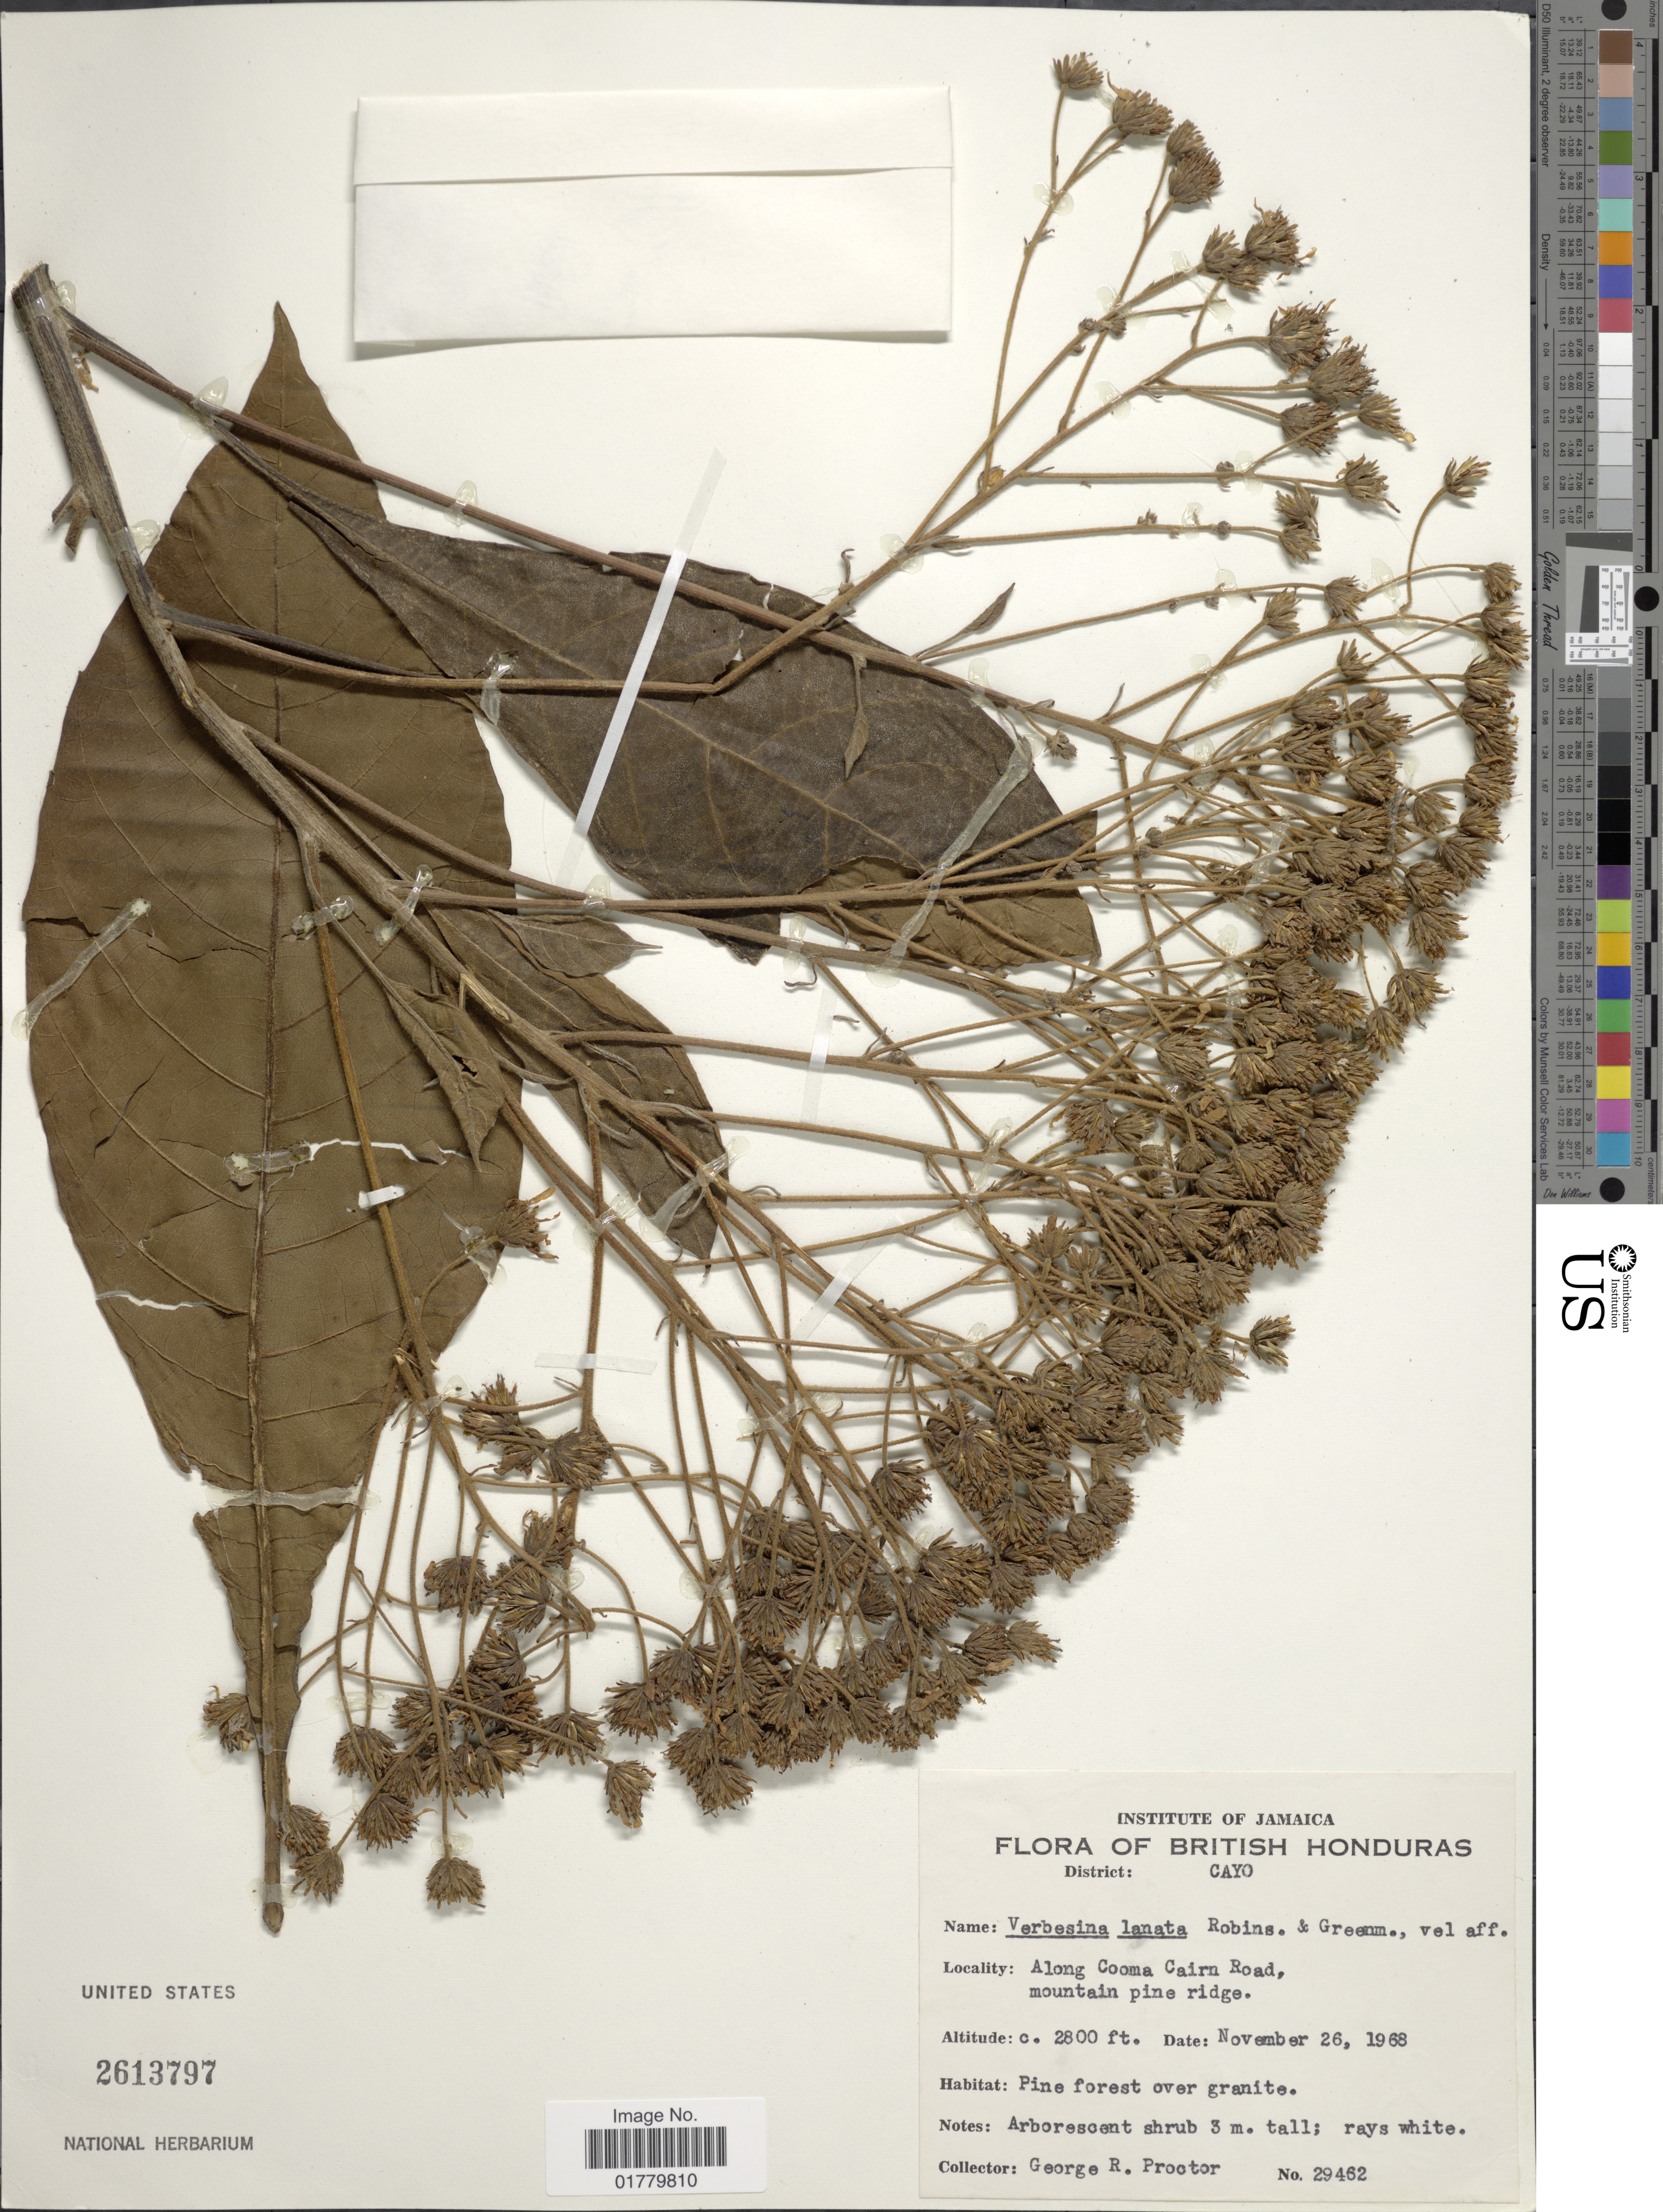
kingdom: Plantae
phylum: Tracheophyta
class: Magnoliopsida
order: Asterales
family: Asteraceae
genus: Verbesina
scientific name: Verbesina lanata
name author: B.L. Rob. & Greenm.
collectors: G. R. Proctor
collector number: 29462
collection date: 1968-11-26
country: Belize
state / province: Cayo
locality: British Honduras. District: Cayo. Along Cooma Cairn Road, mountain pine ridge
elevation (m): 853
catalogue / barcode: US 2613797